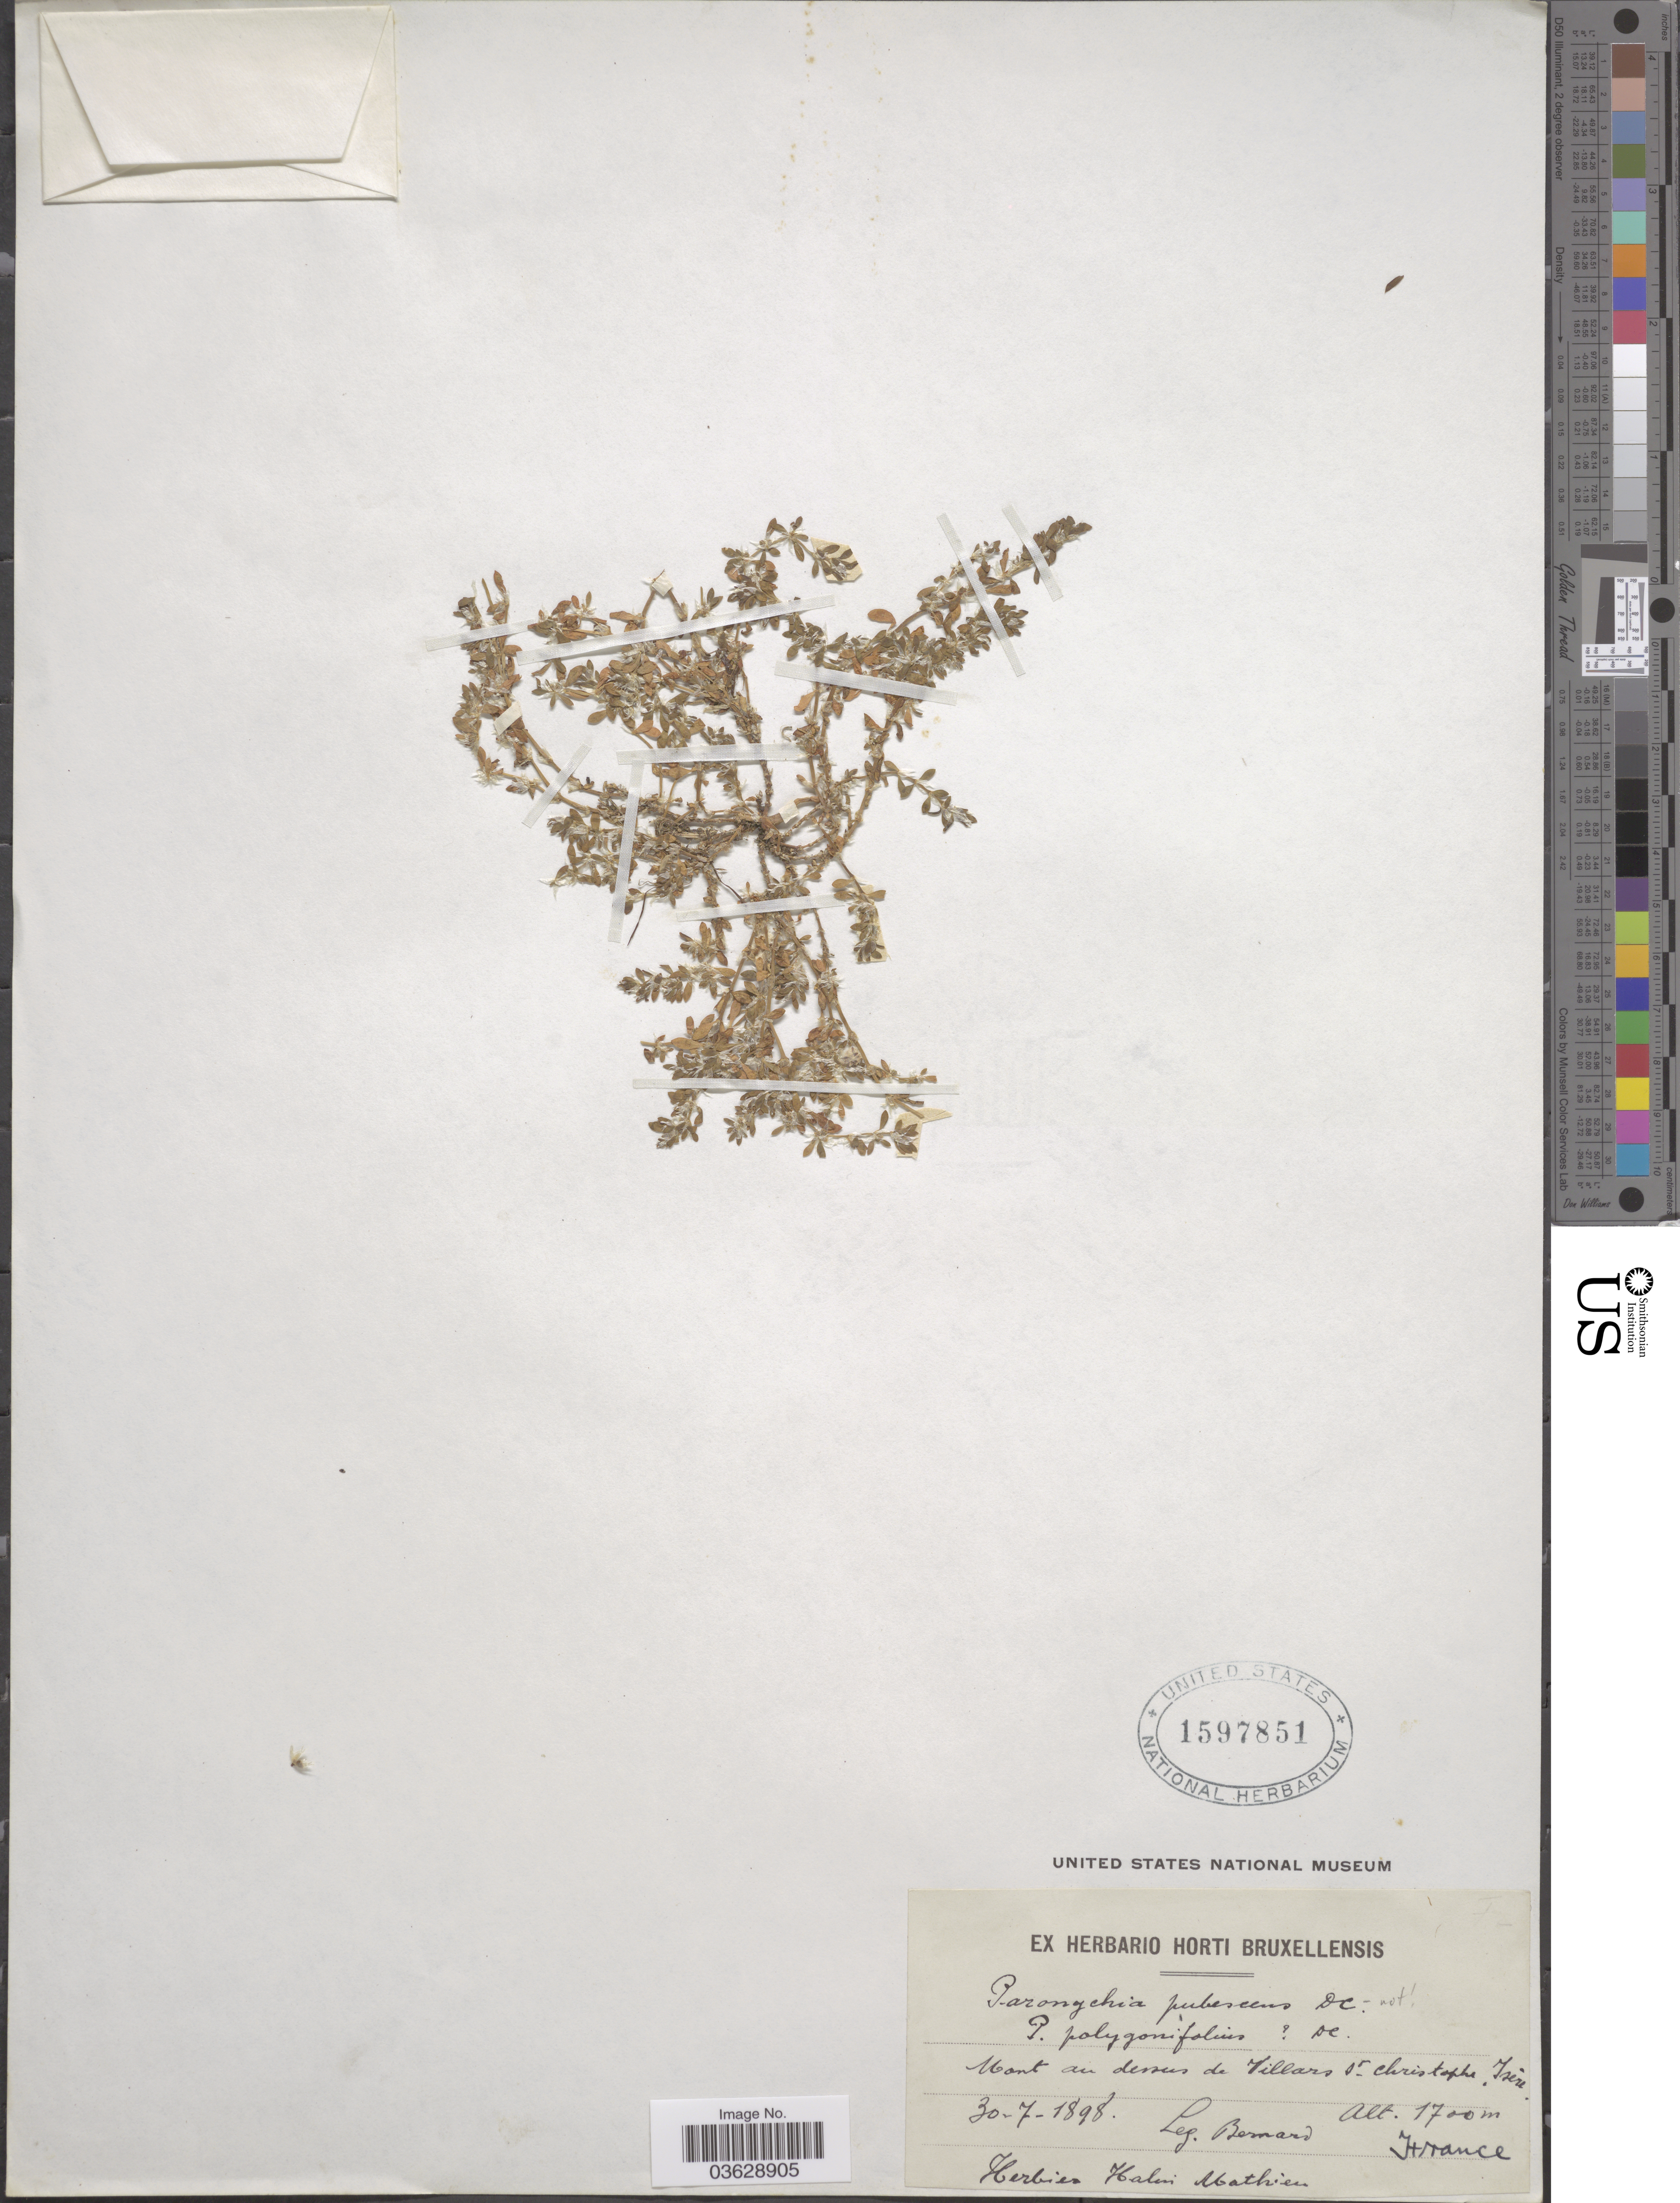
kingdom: Plantae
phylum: Tracheophyta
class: Magnoliopsida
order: Caryophyllales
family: Caryophyllaceae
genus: Paronychia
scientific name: Paronychia polygonifolia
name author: (Vill.) DC.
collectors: -. Bernard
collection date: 1898-07-30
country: France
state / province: Auvergne-Rhône-Alpes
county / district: Isère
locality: Mont au dessus de Villars St Christophe. Isére.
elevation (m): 1700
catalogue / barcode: US 1597851